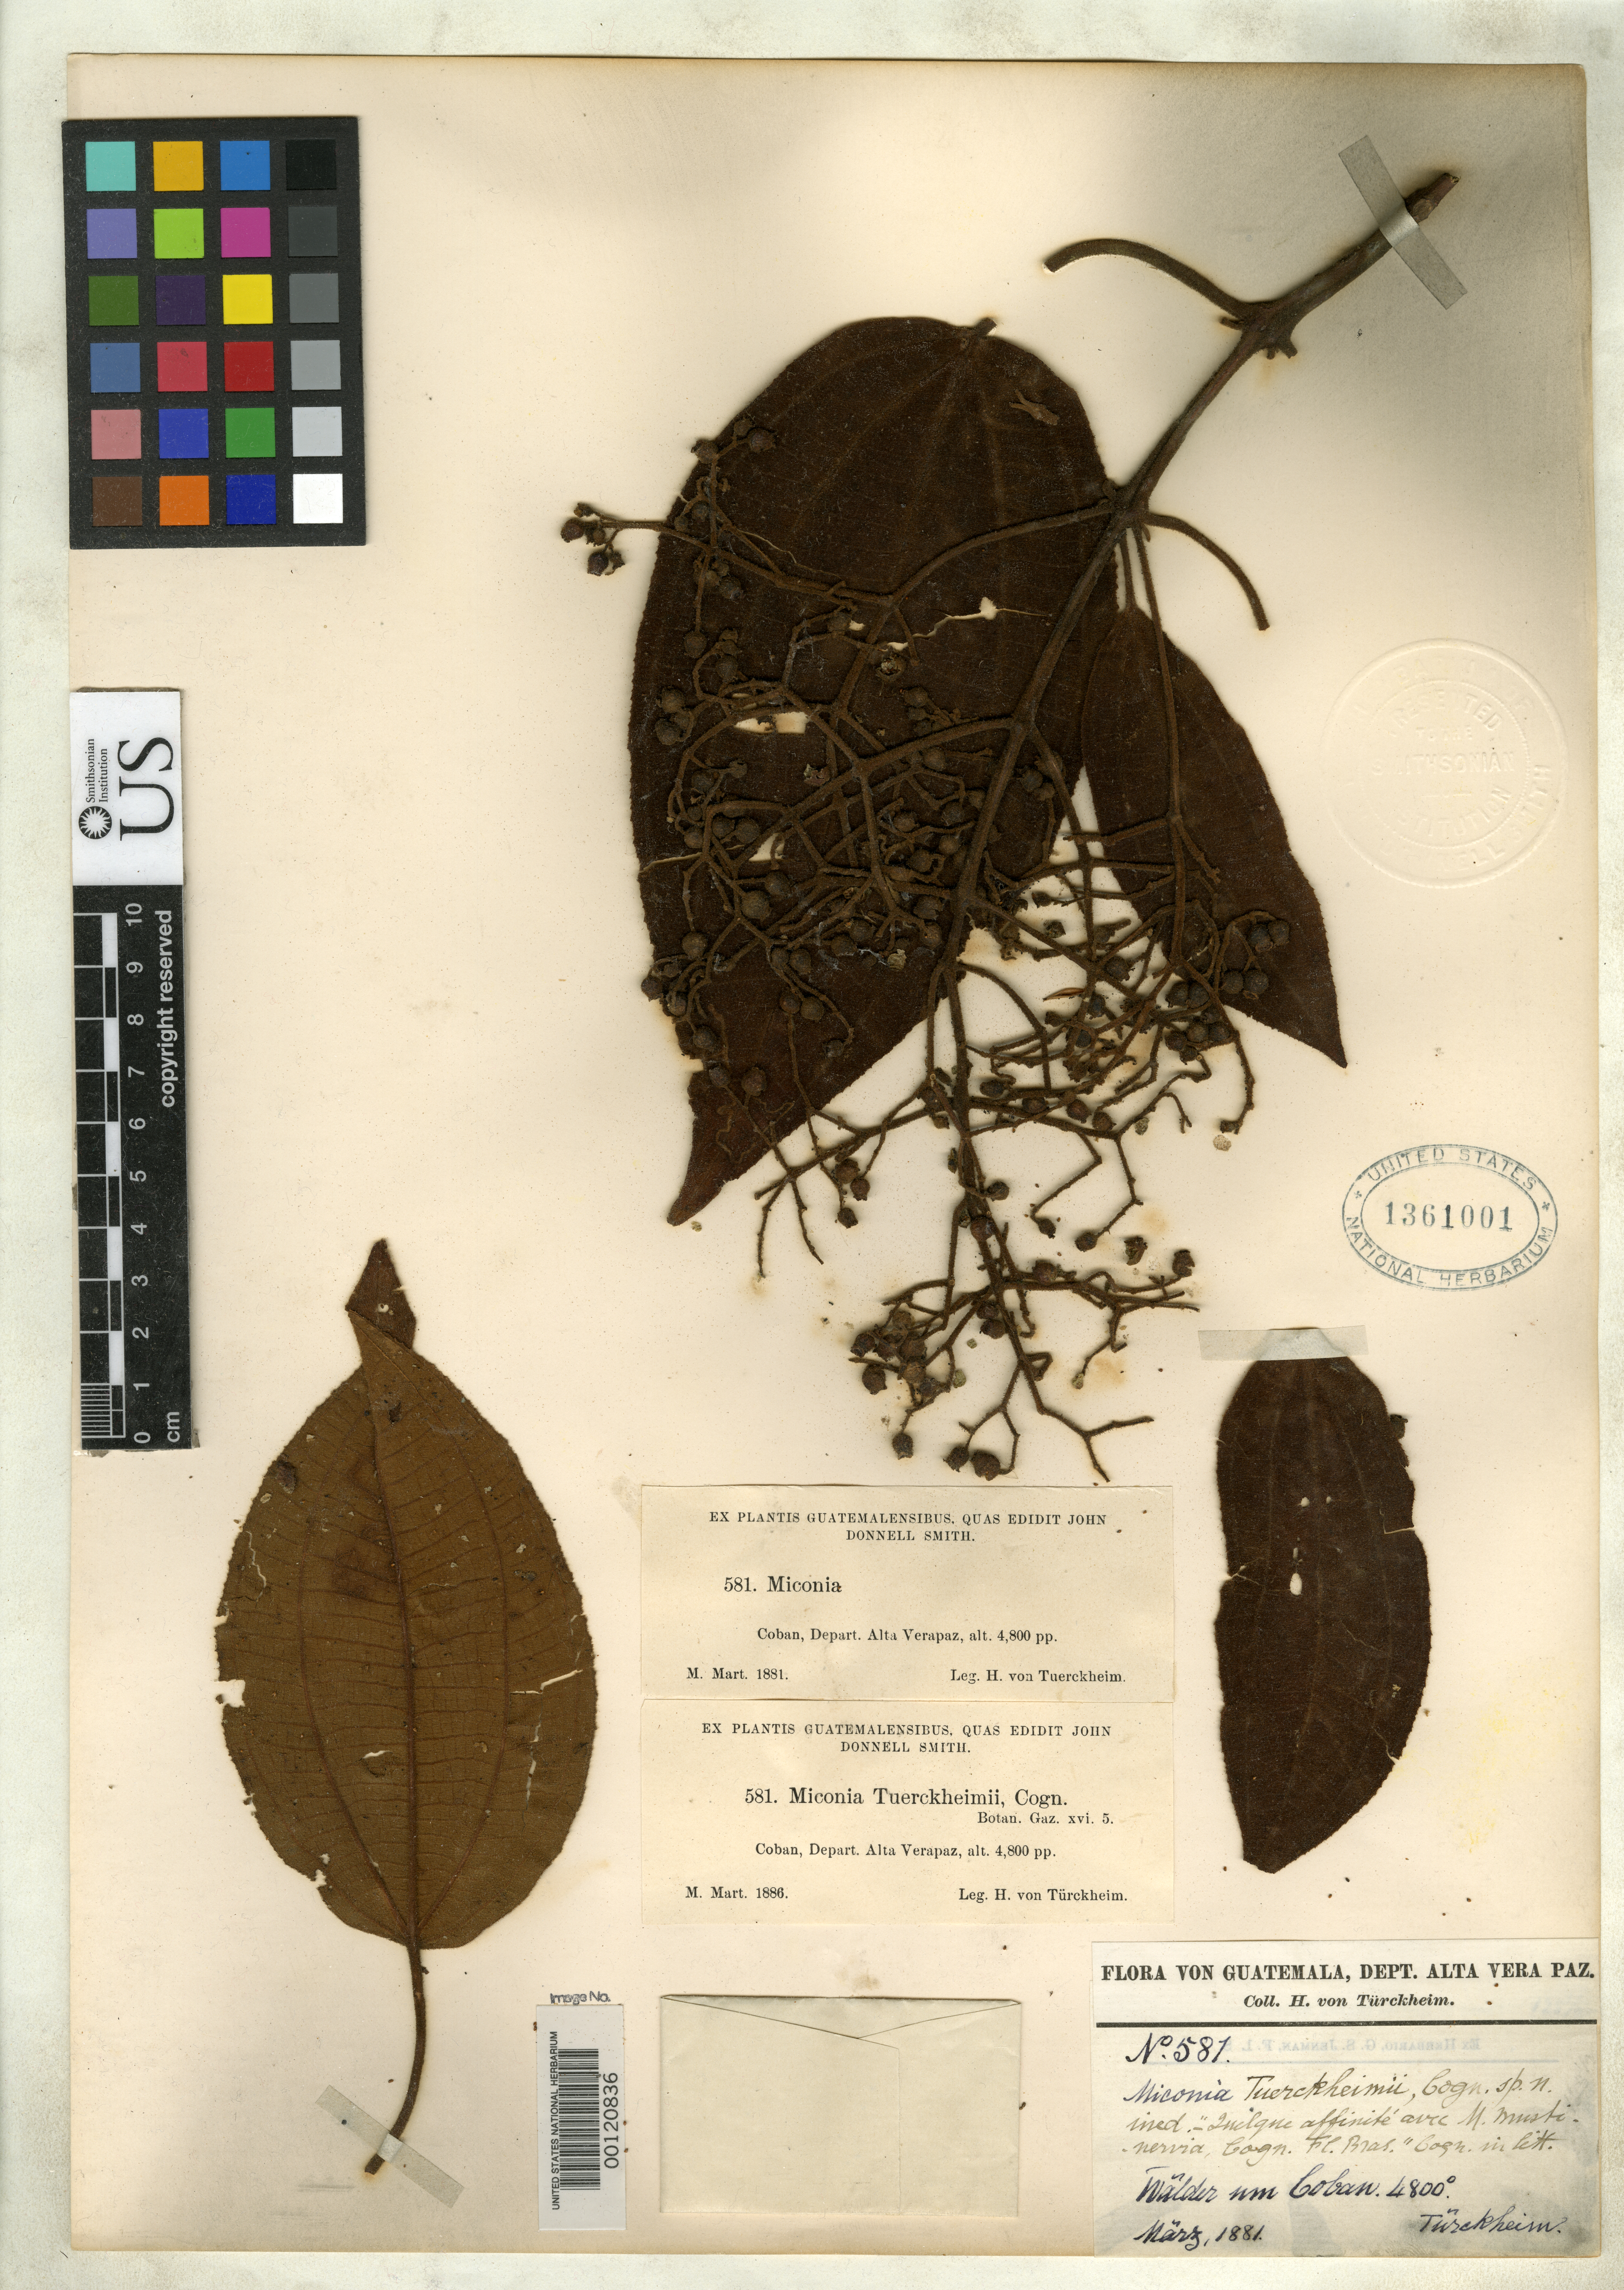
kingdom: Plantae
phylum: Tracheophyta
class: Magnoliopsida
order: Myrtales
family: Melastomataceae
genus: Miconia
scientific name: Miconia tuerckheimii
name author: Cogn. in Donn. Sm.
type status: Isotype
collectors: H. von Türckheim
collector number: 581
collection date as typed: Mar 1881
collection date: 1881-03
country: Guatemala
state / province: Alta Verapaz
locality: Cobán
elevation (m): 1463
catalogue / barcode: US 1361001